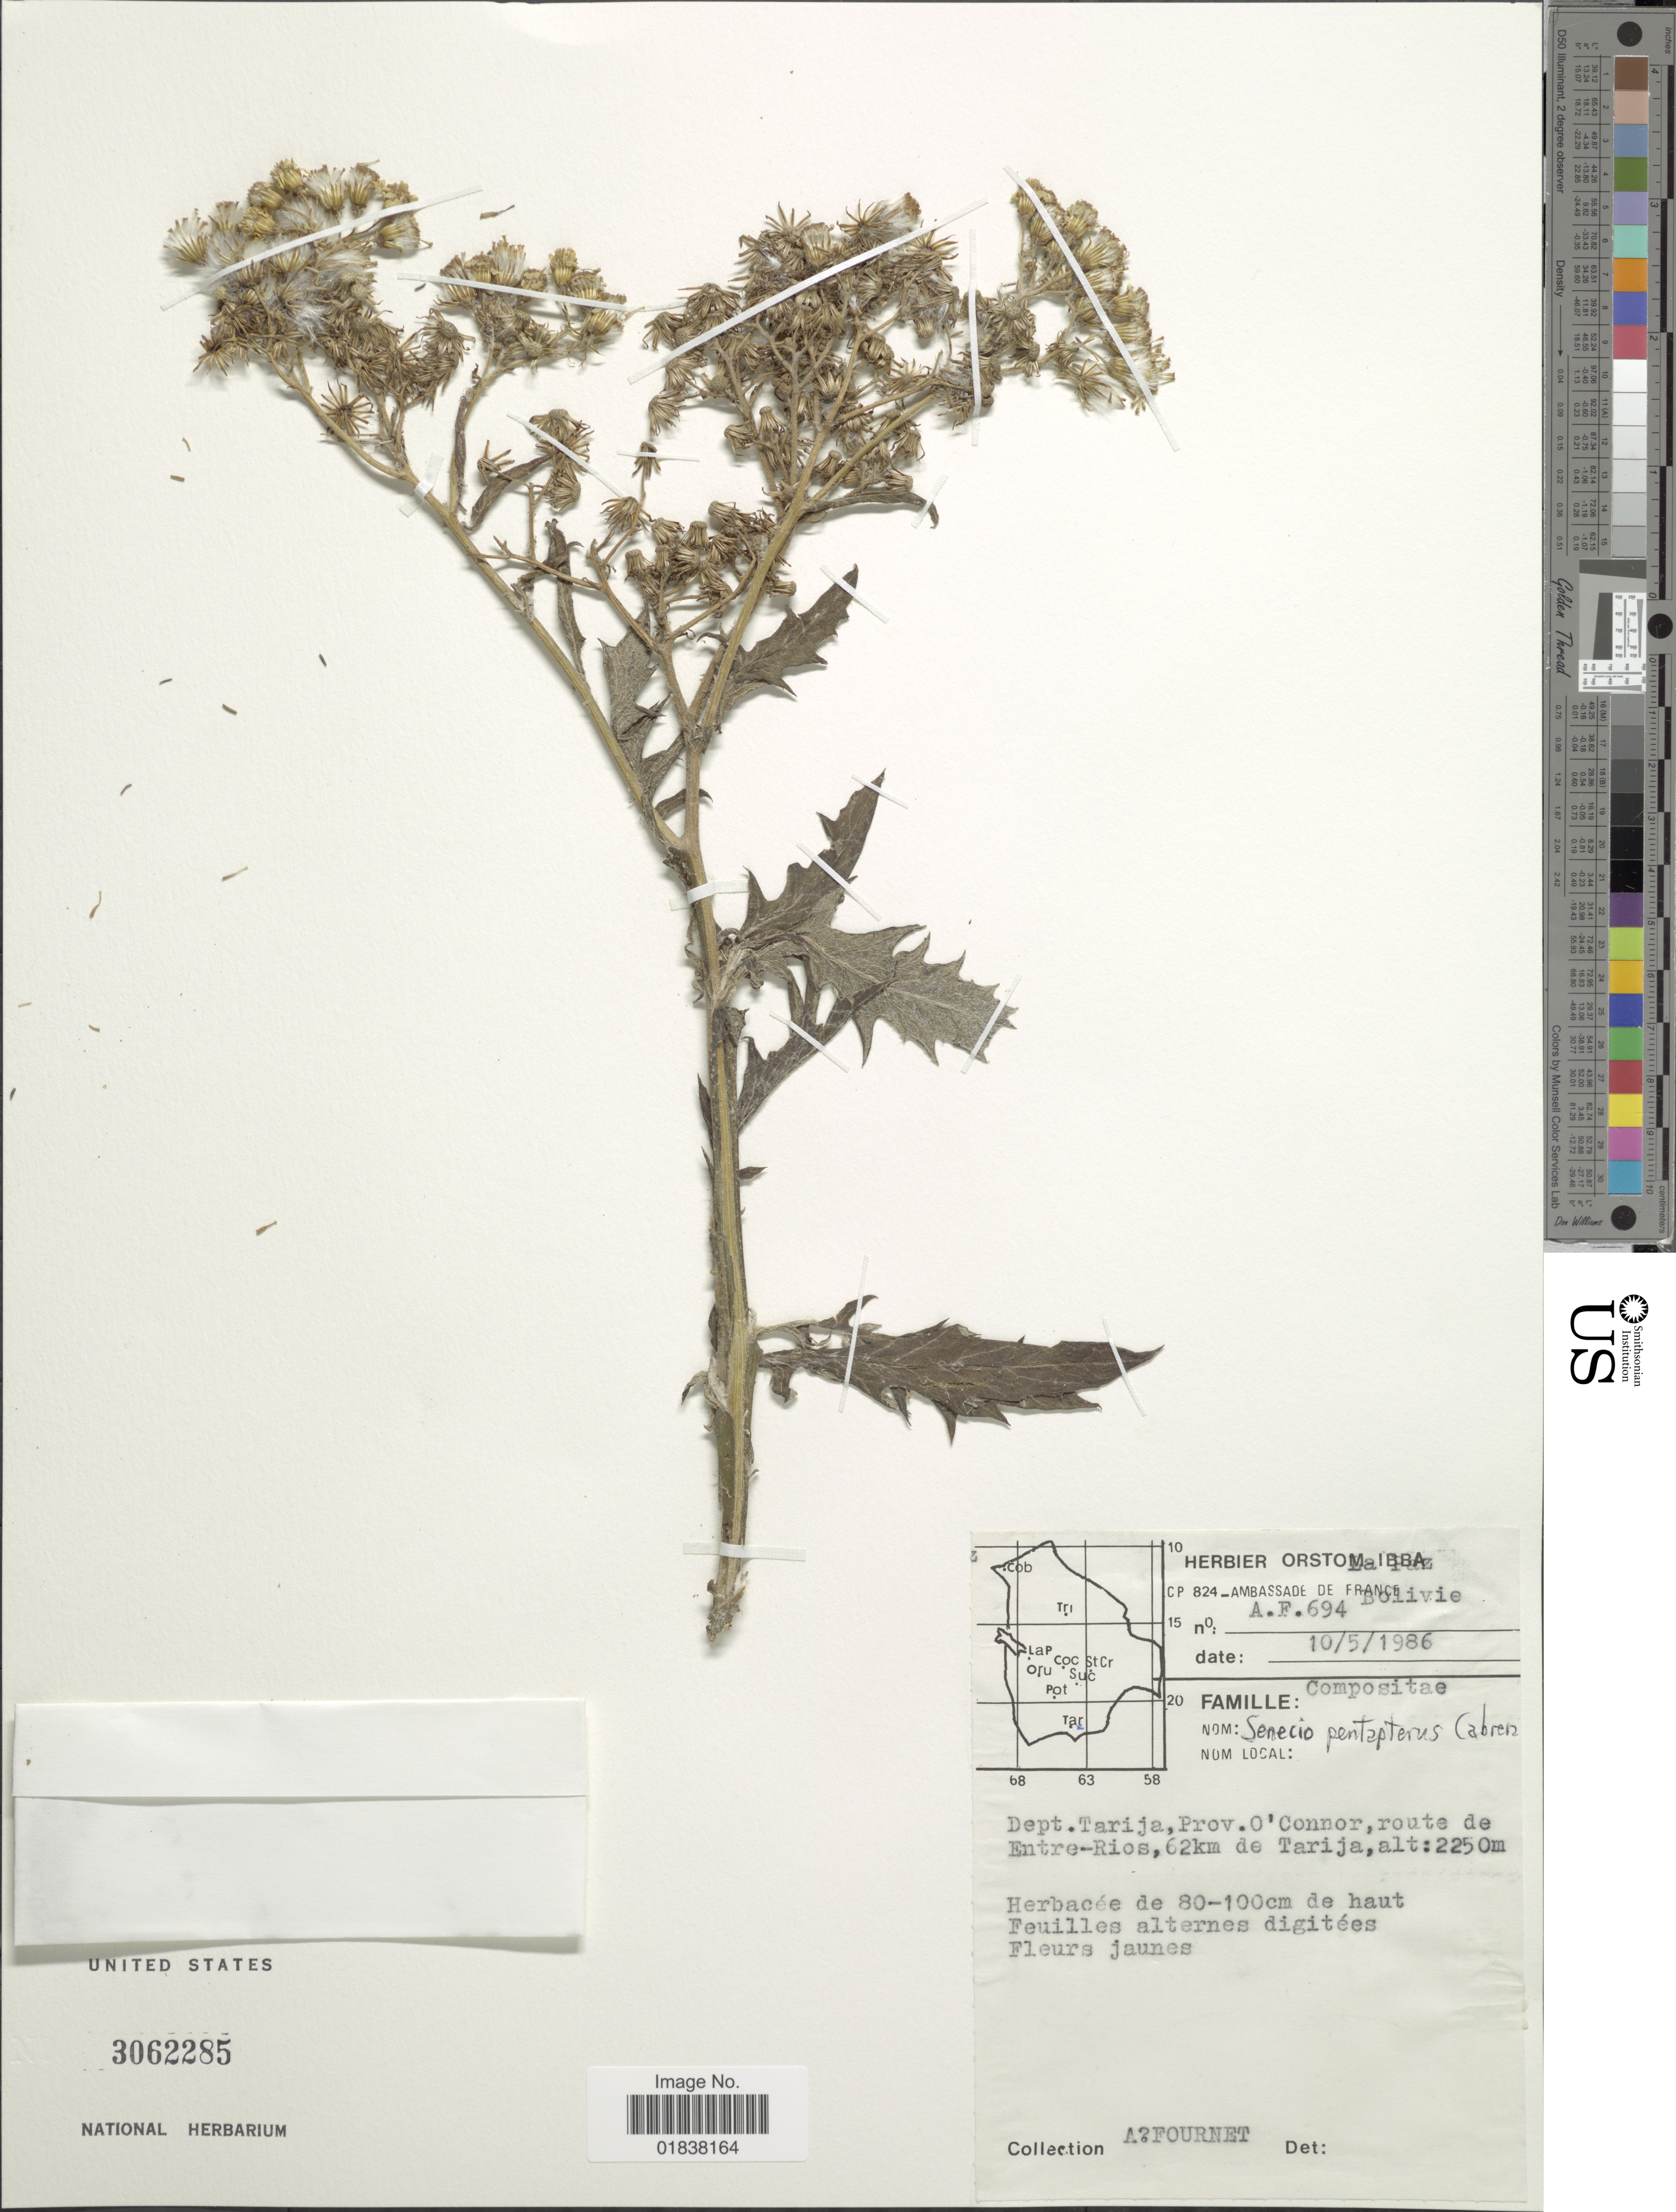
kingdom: Plantae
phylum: Tracheophyta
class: Magnoliopsida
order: Asterales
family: Asteraceae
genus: Senecio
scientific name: Senecio pentapterus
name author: Cabrera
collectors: A. Fournet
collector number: AF694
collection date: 1986-05-10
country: Bolivia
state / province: Tarija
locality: Prov. O'Connor, route de Entre-Rios, 62 km de Tarija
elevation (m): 2250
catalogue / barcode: US 3062285